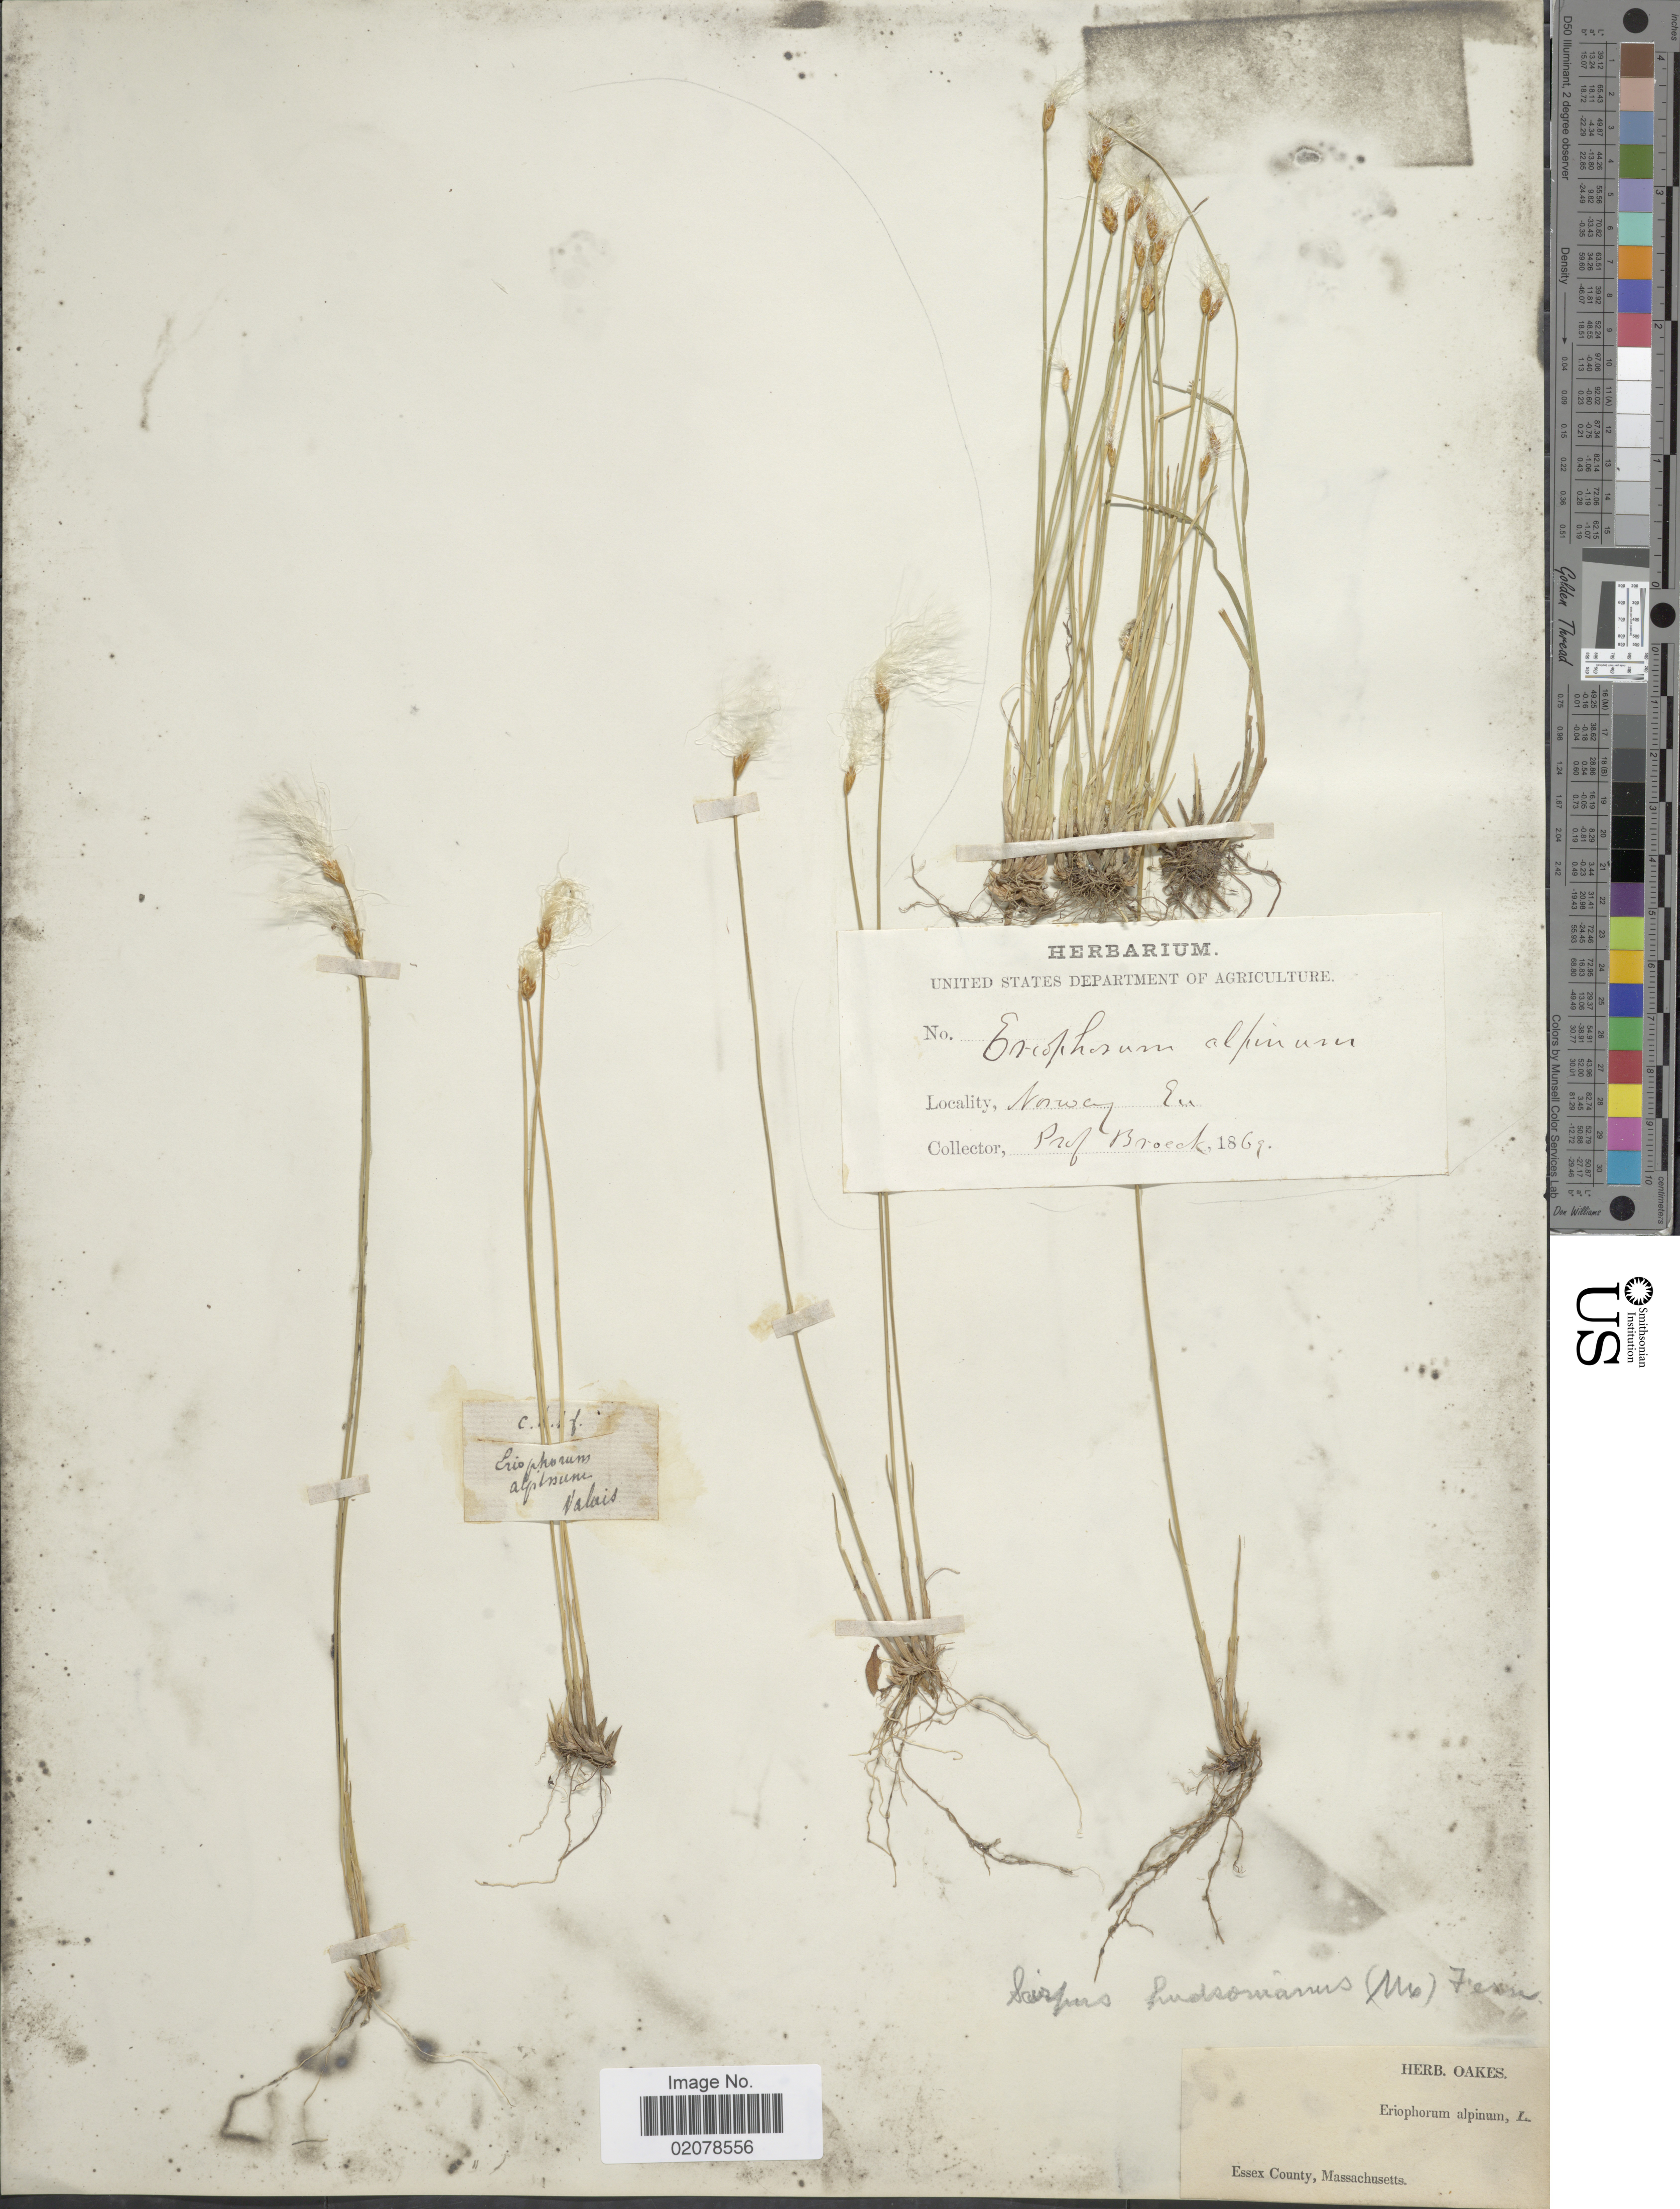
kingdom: Plantae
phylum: Tracheophyta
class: Liliopsida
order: Poales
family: Cyperaceae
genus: Trichophorum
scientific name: Trichophorum alpinum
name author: (L.) Pers.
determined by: Strong, M. T., (US), Smithsonian Institution - National Museum of Natural History (UNITED STATES)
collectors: ex herb. Oakes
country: United States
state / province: Massachusetts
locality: Essex County